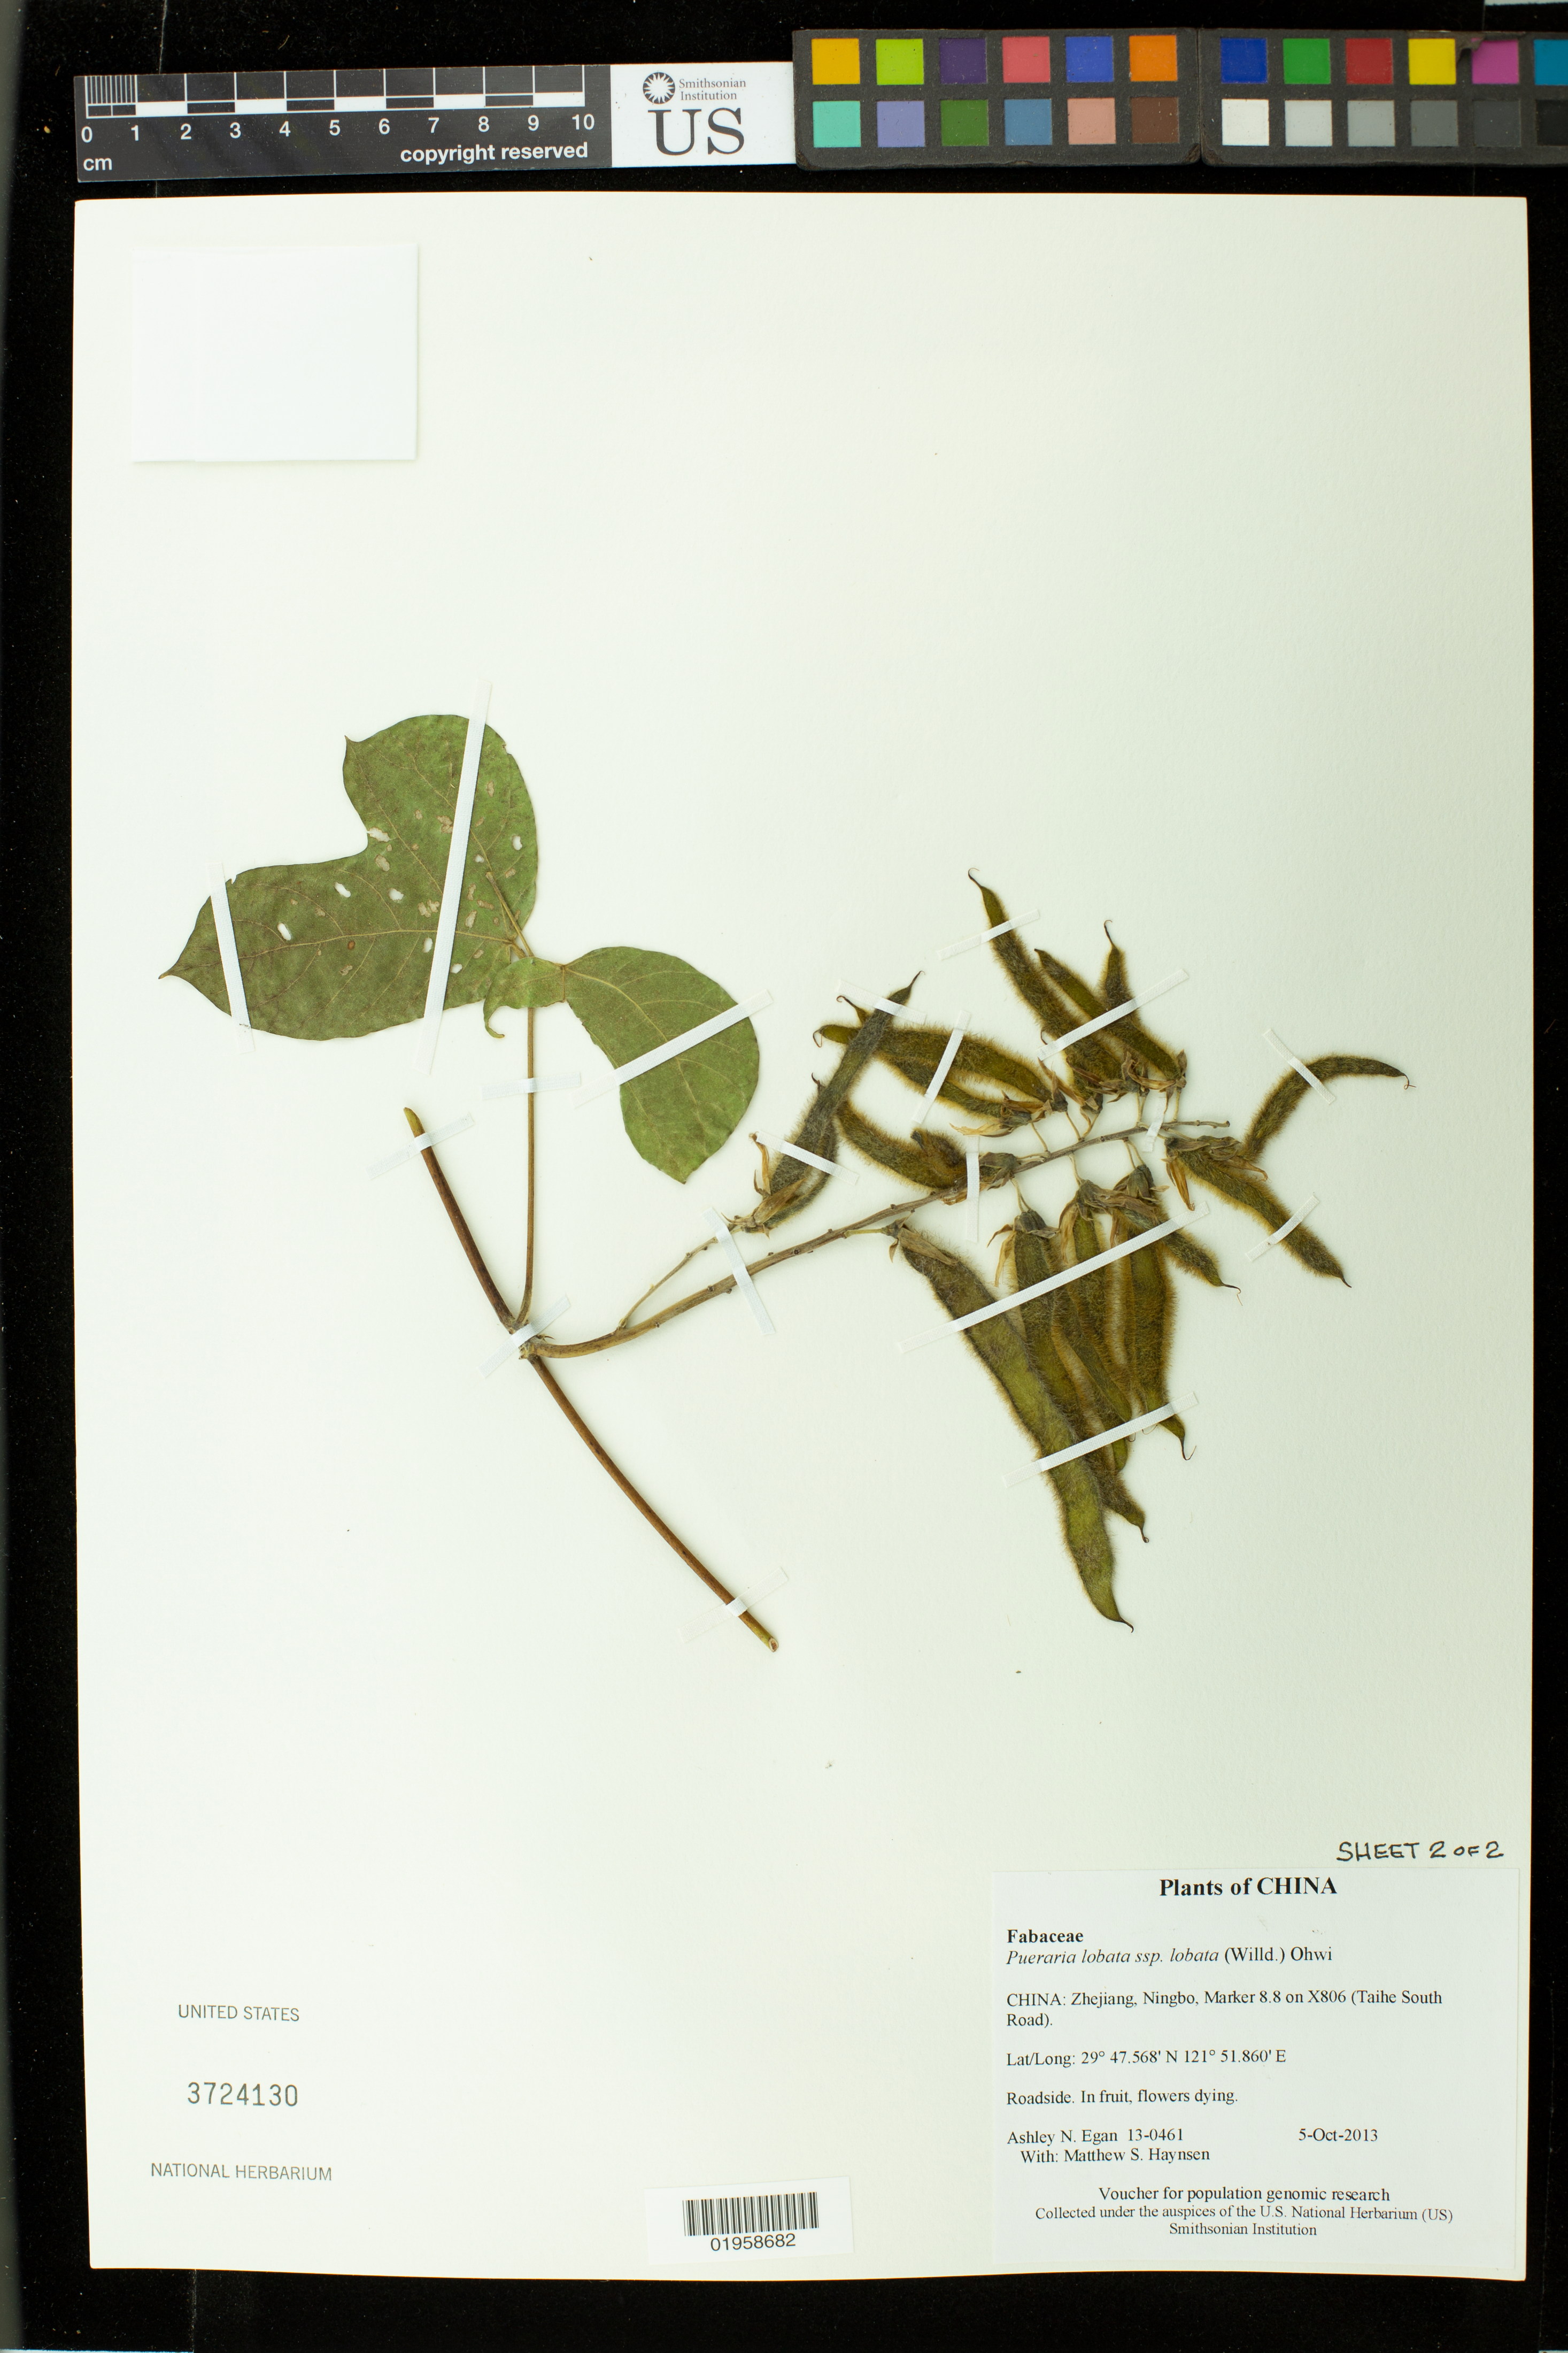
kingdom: Plantae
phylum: Tracheophyta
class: Magnoliopsida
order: Fabales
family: Fabaceae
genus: Pueraria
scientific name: Pueraria lobata subsp. lobata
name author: (Willd.) Ohwi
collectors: A. N. Egan & M. Hansen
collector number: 13-0461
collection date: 2013-10-05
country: China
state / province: Zhejiang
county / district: Ningbo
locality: Marker 8.8 on X806 (Taihe South Road)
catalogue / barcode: US 3724130